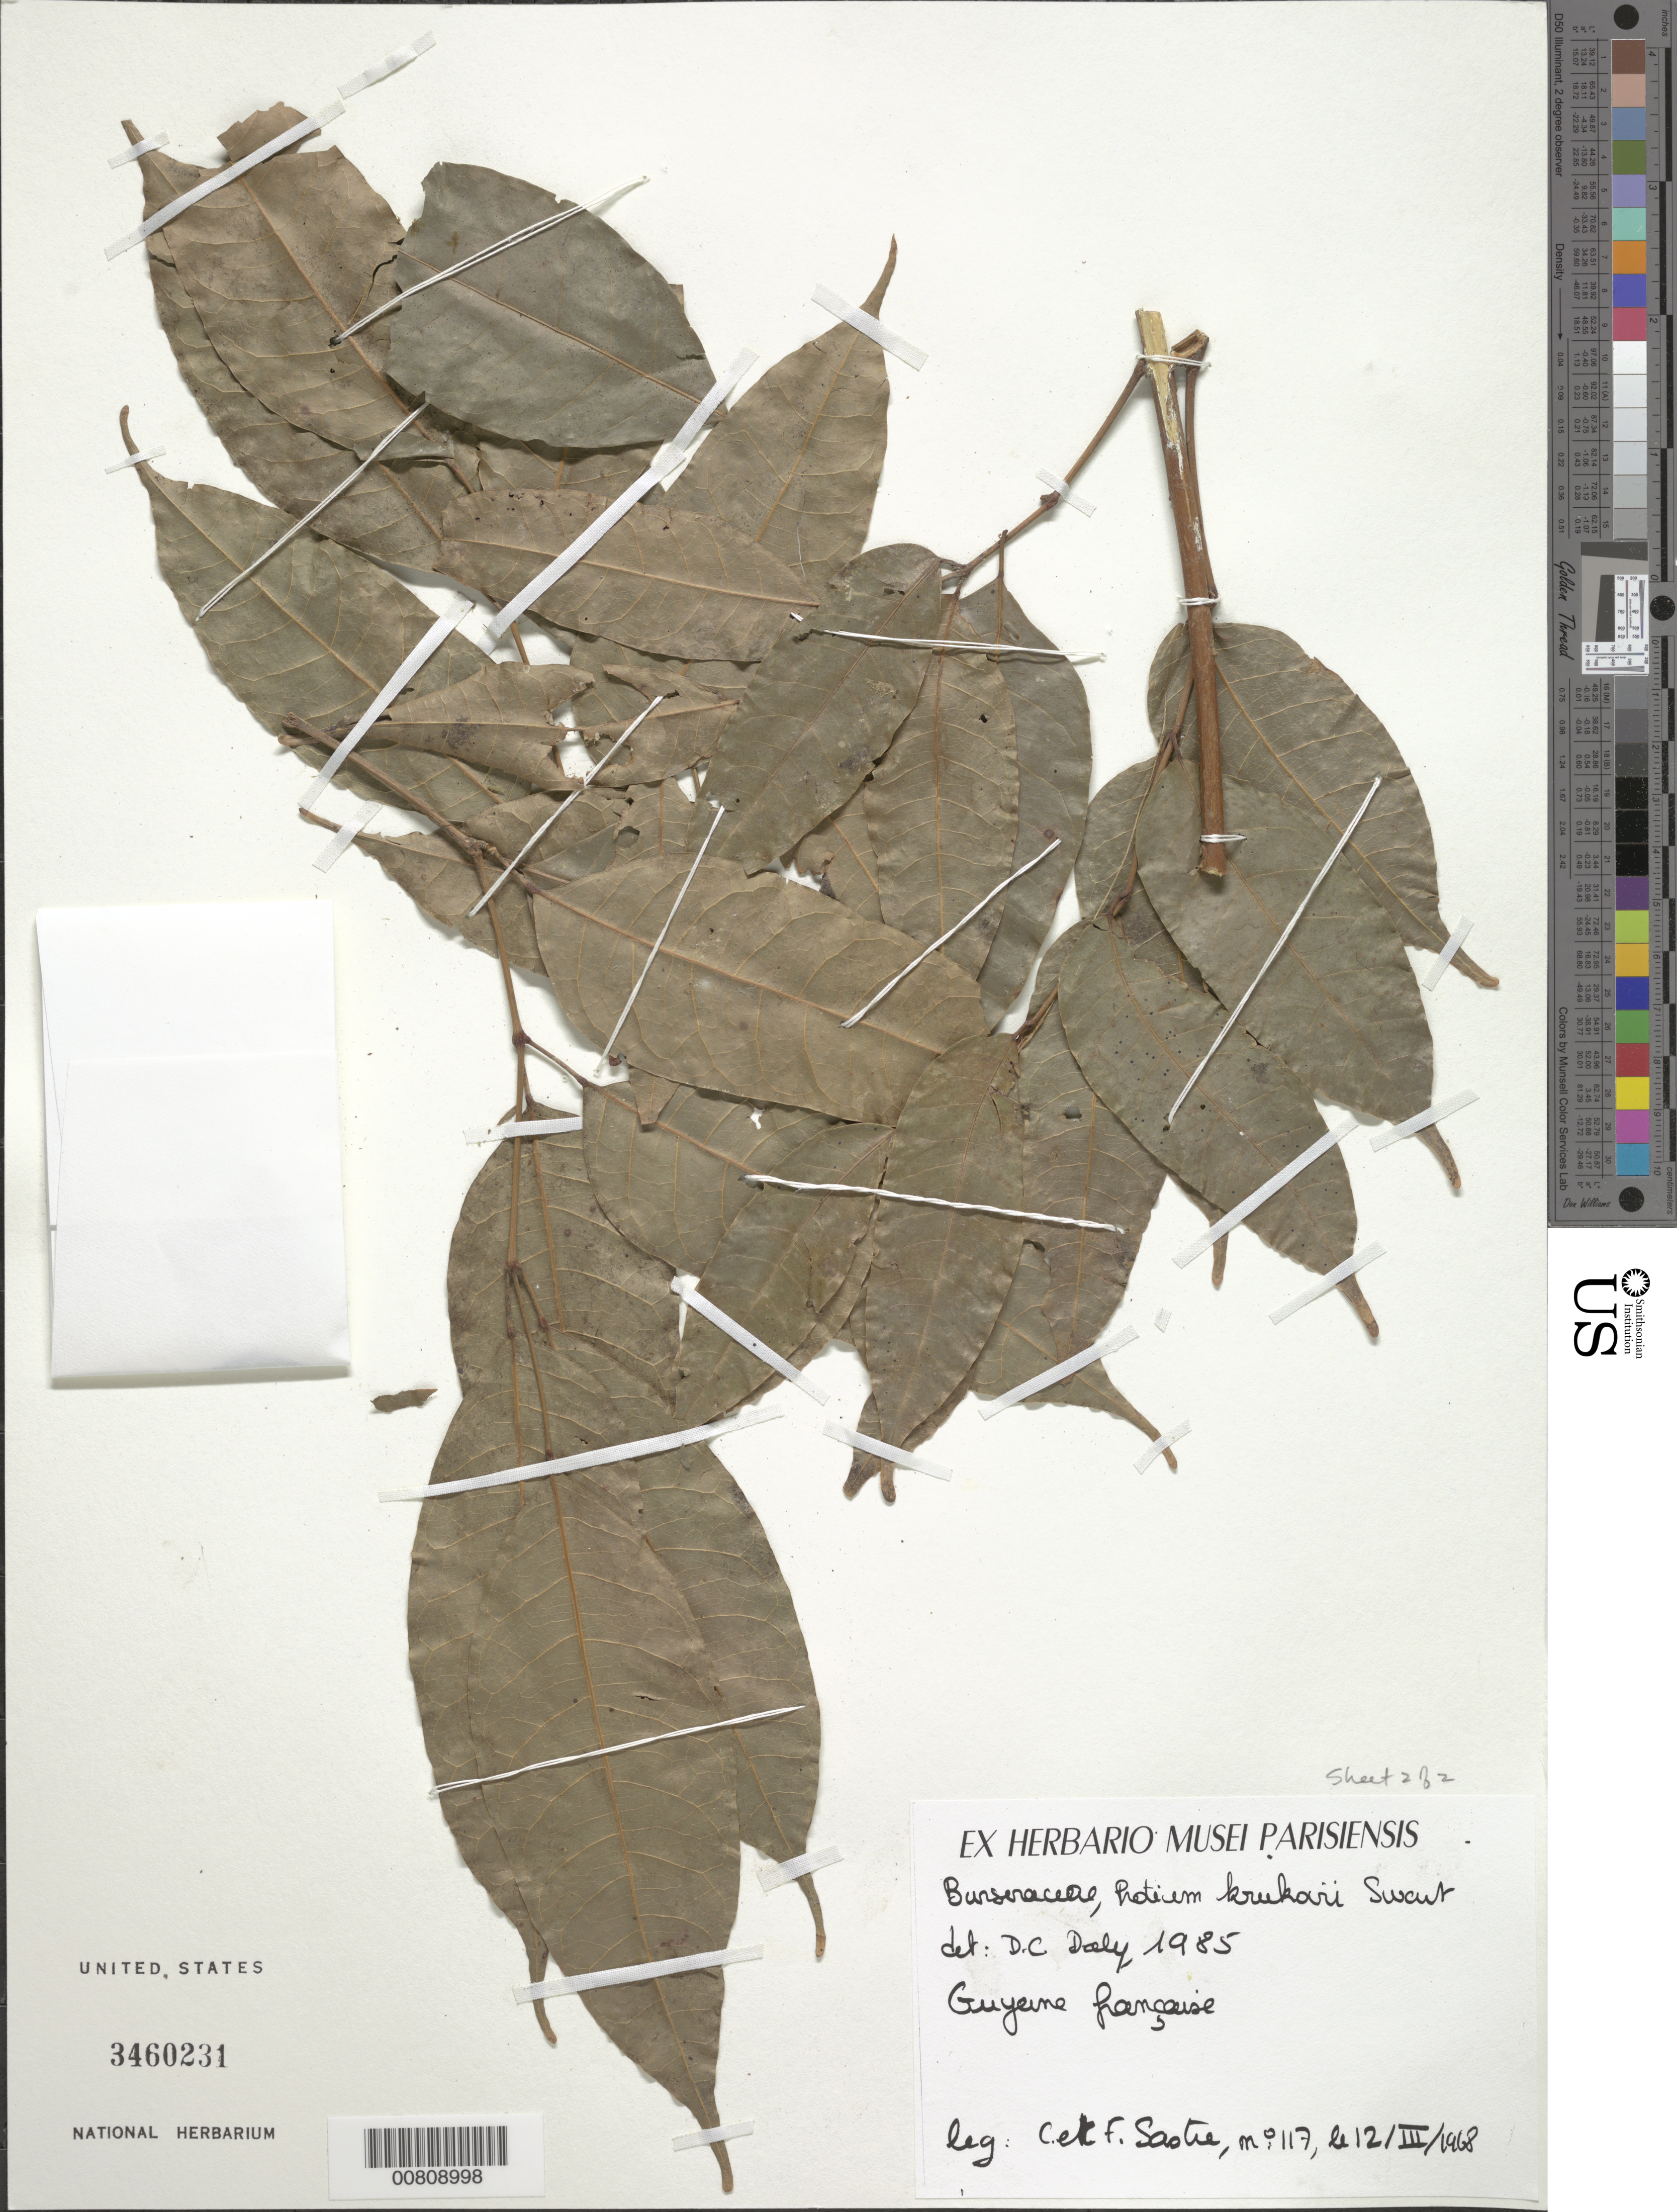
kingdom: Plantae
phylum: Tracheophyta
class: Magnoliopsida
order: Sapindales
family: Burseraceae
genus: Protium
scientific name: Protium krukoffii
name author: Swart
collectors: C. Sastre & F. Sastre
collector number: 117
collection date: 1968-03-12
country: French Guiana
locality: Guyane française.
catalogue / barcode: US 3460231